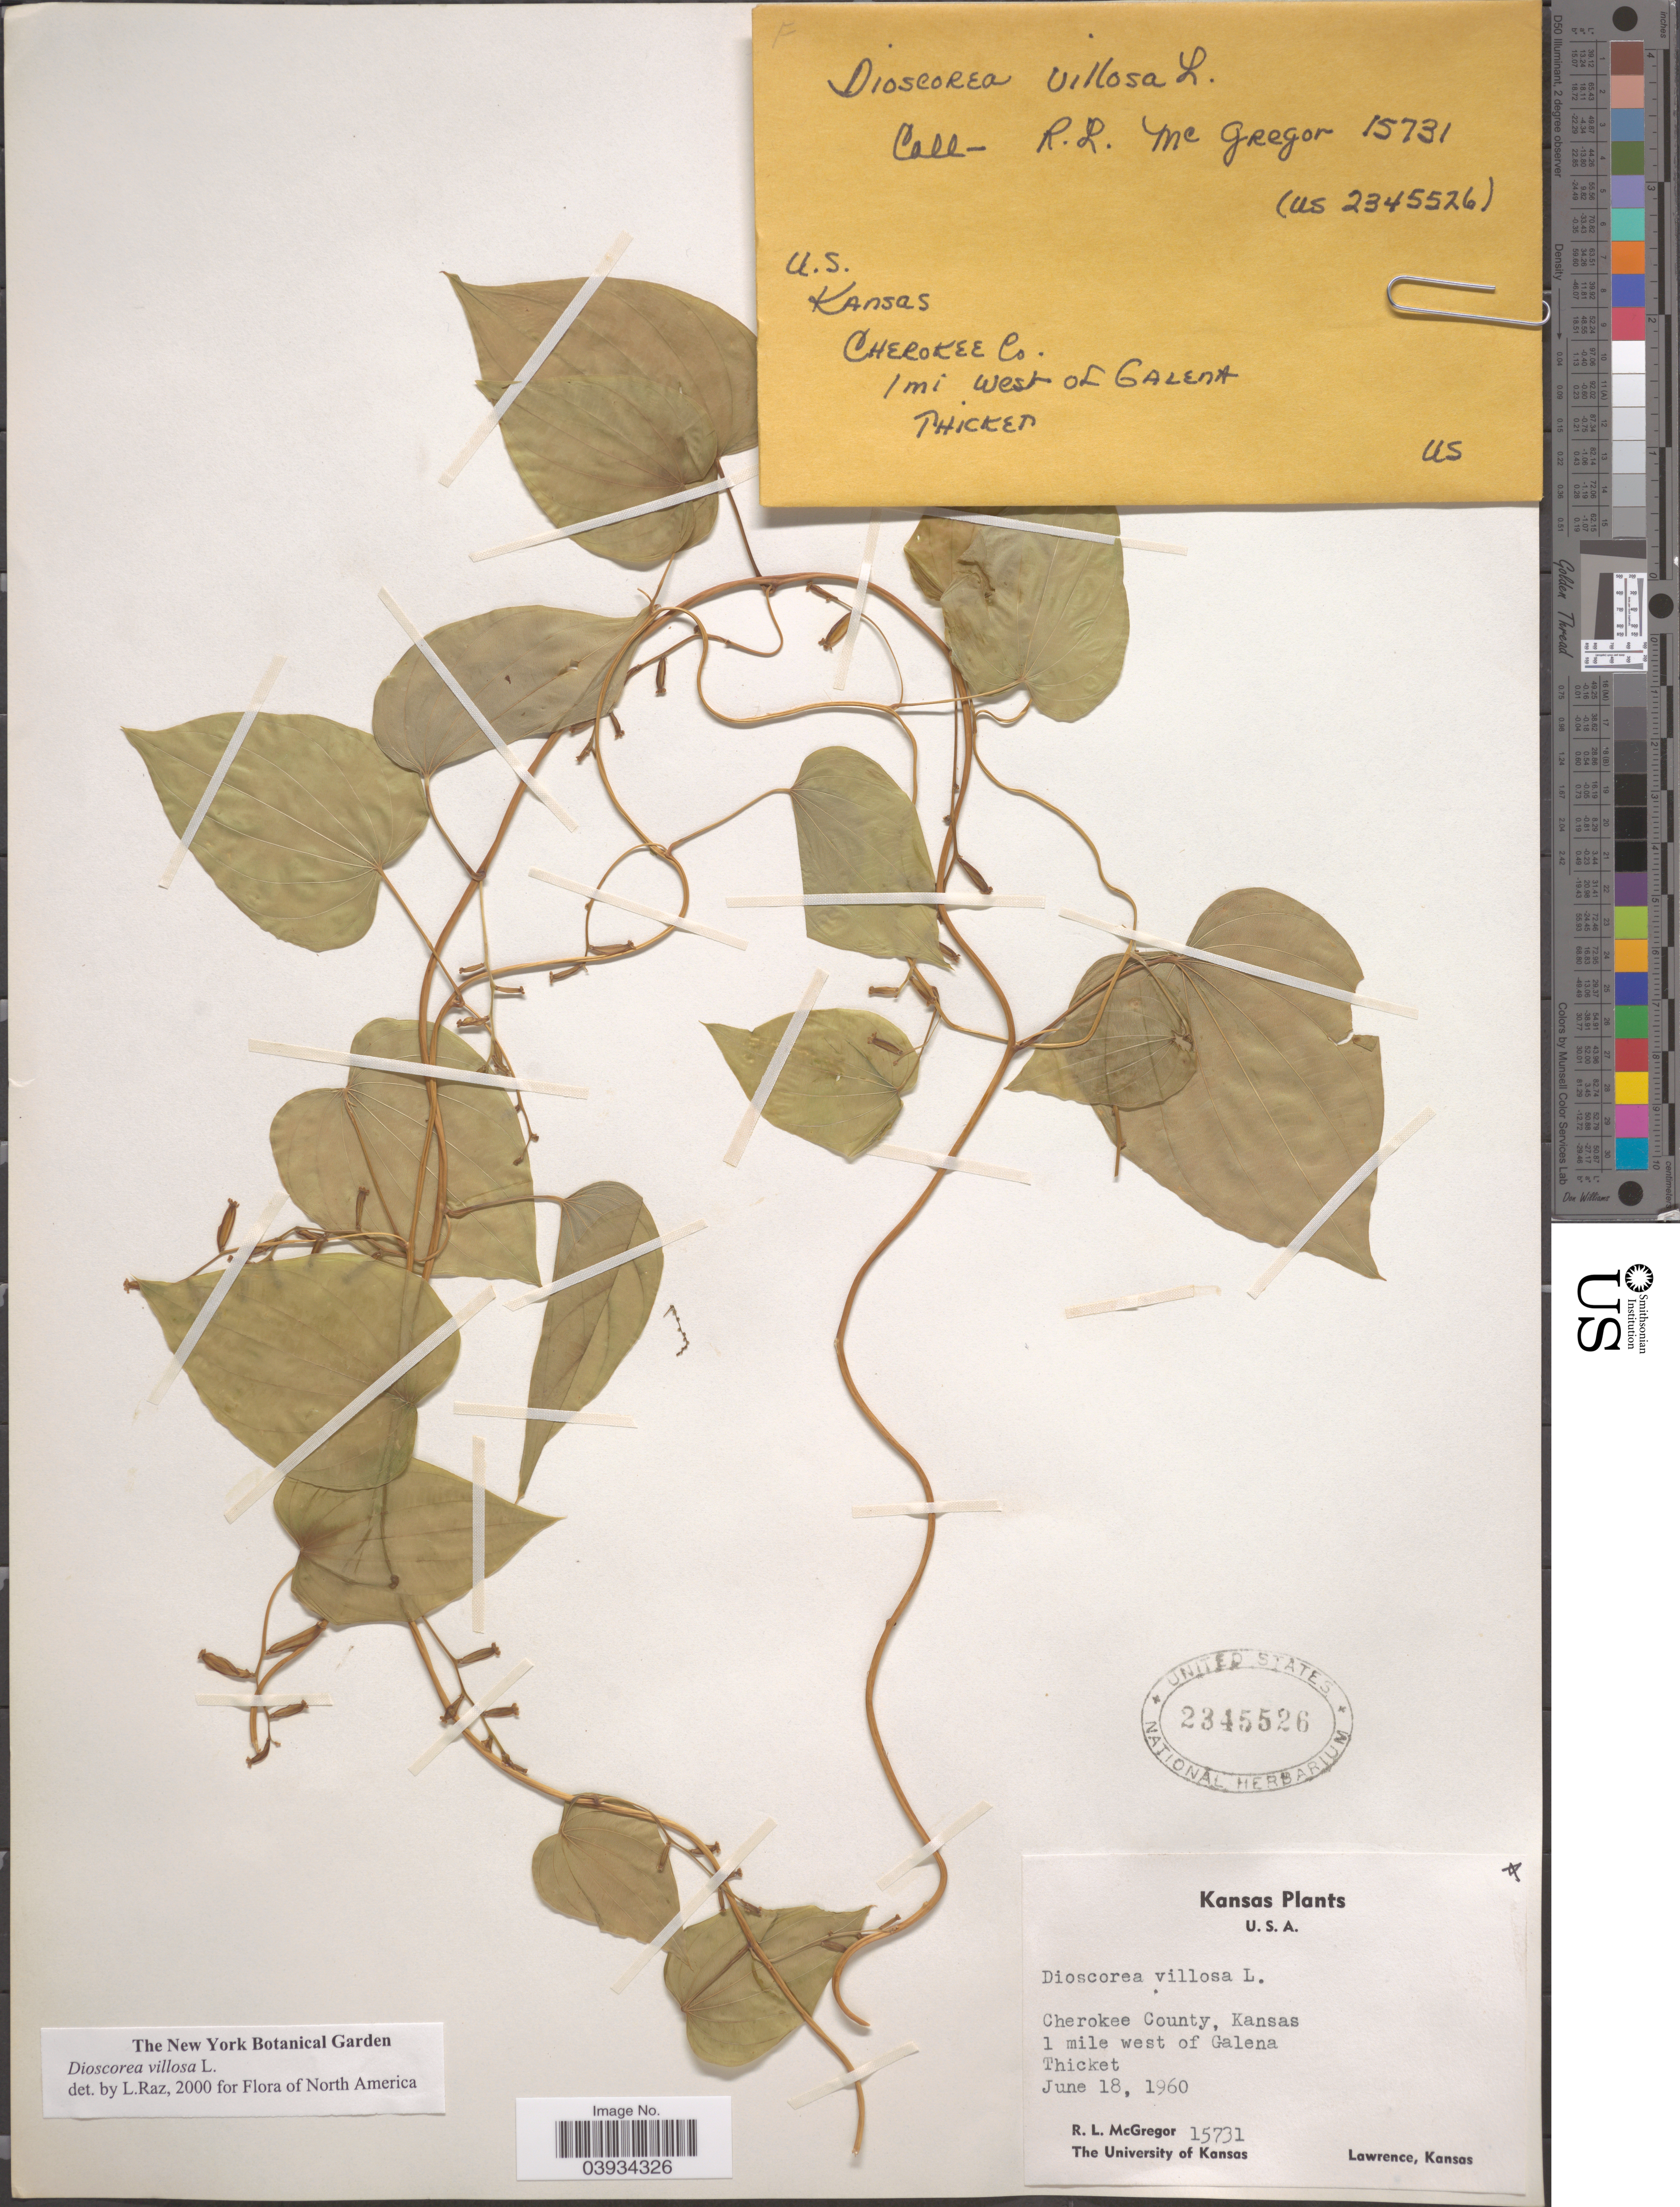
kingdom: Plantae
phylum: Tracheophyta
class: Liliopsida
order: Dioscoreales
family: Dioscoreaceae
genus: Dioscorea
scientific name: Dioscorea villosa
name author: L.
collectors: R. McGregor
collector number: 15731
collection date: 1960-06-18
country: United States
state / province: Kansas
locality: Cherokee County. 1 mile west of Galena Thicket.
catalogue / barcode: US 2345526